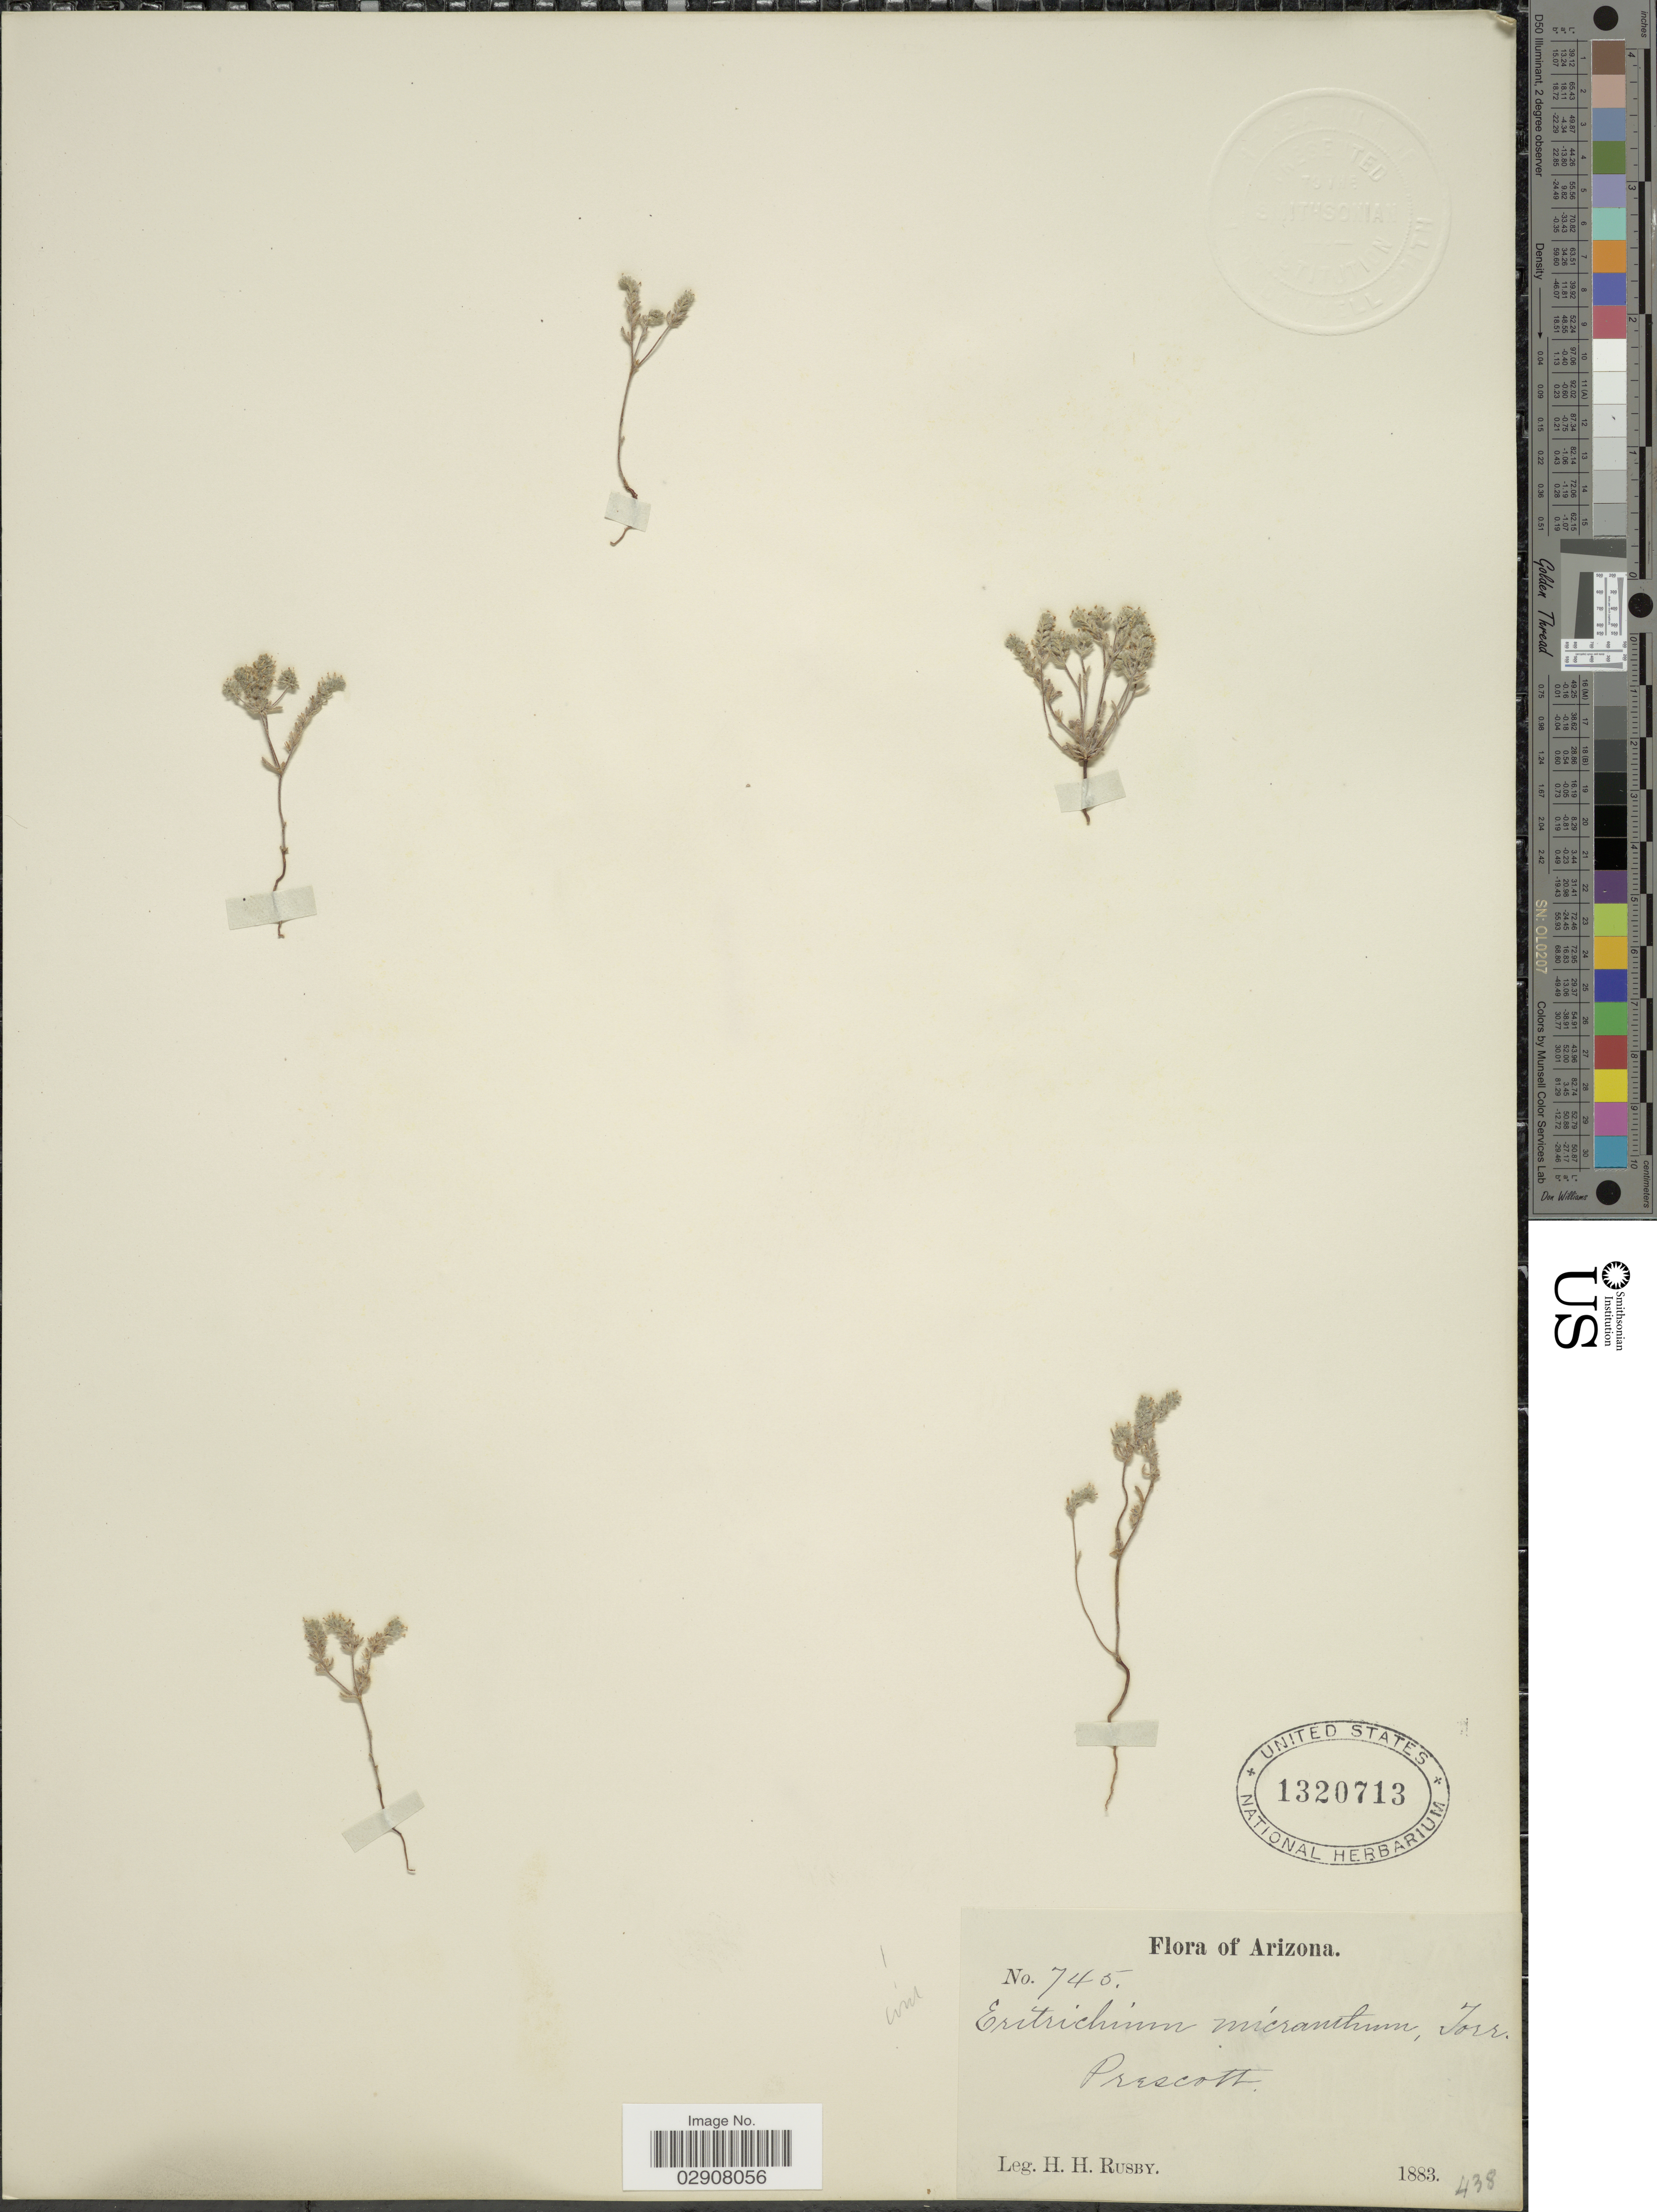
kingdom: Plantae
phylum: Tracheophyta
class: Magnoliopsida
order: Boraginales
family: Boraginaceae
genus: Cryptantha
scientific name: Cryptantha micrantha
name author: (Torr.) I.M. Johnst.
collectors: H. H. Rusby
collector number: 745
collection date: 1883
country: United States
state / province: Arizona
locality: Prescott.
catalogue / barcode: US 1320713